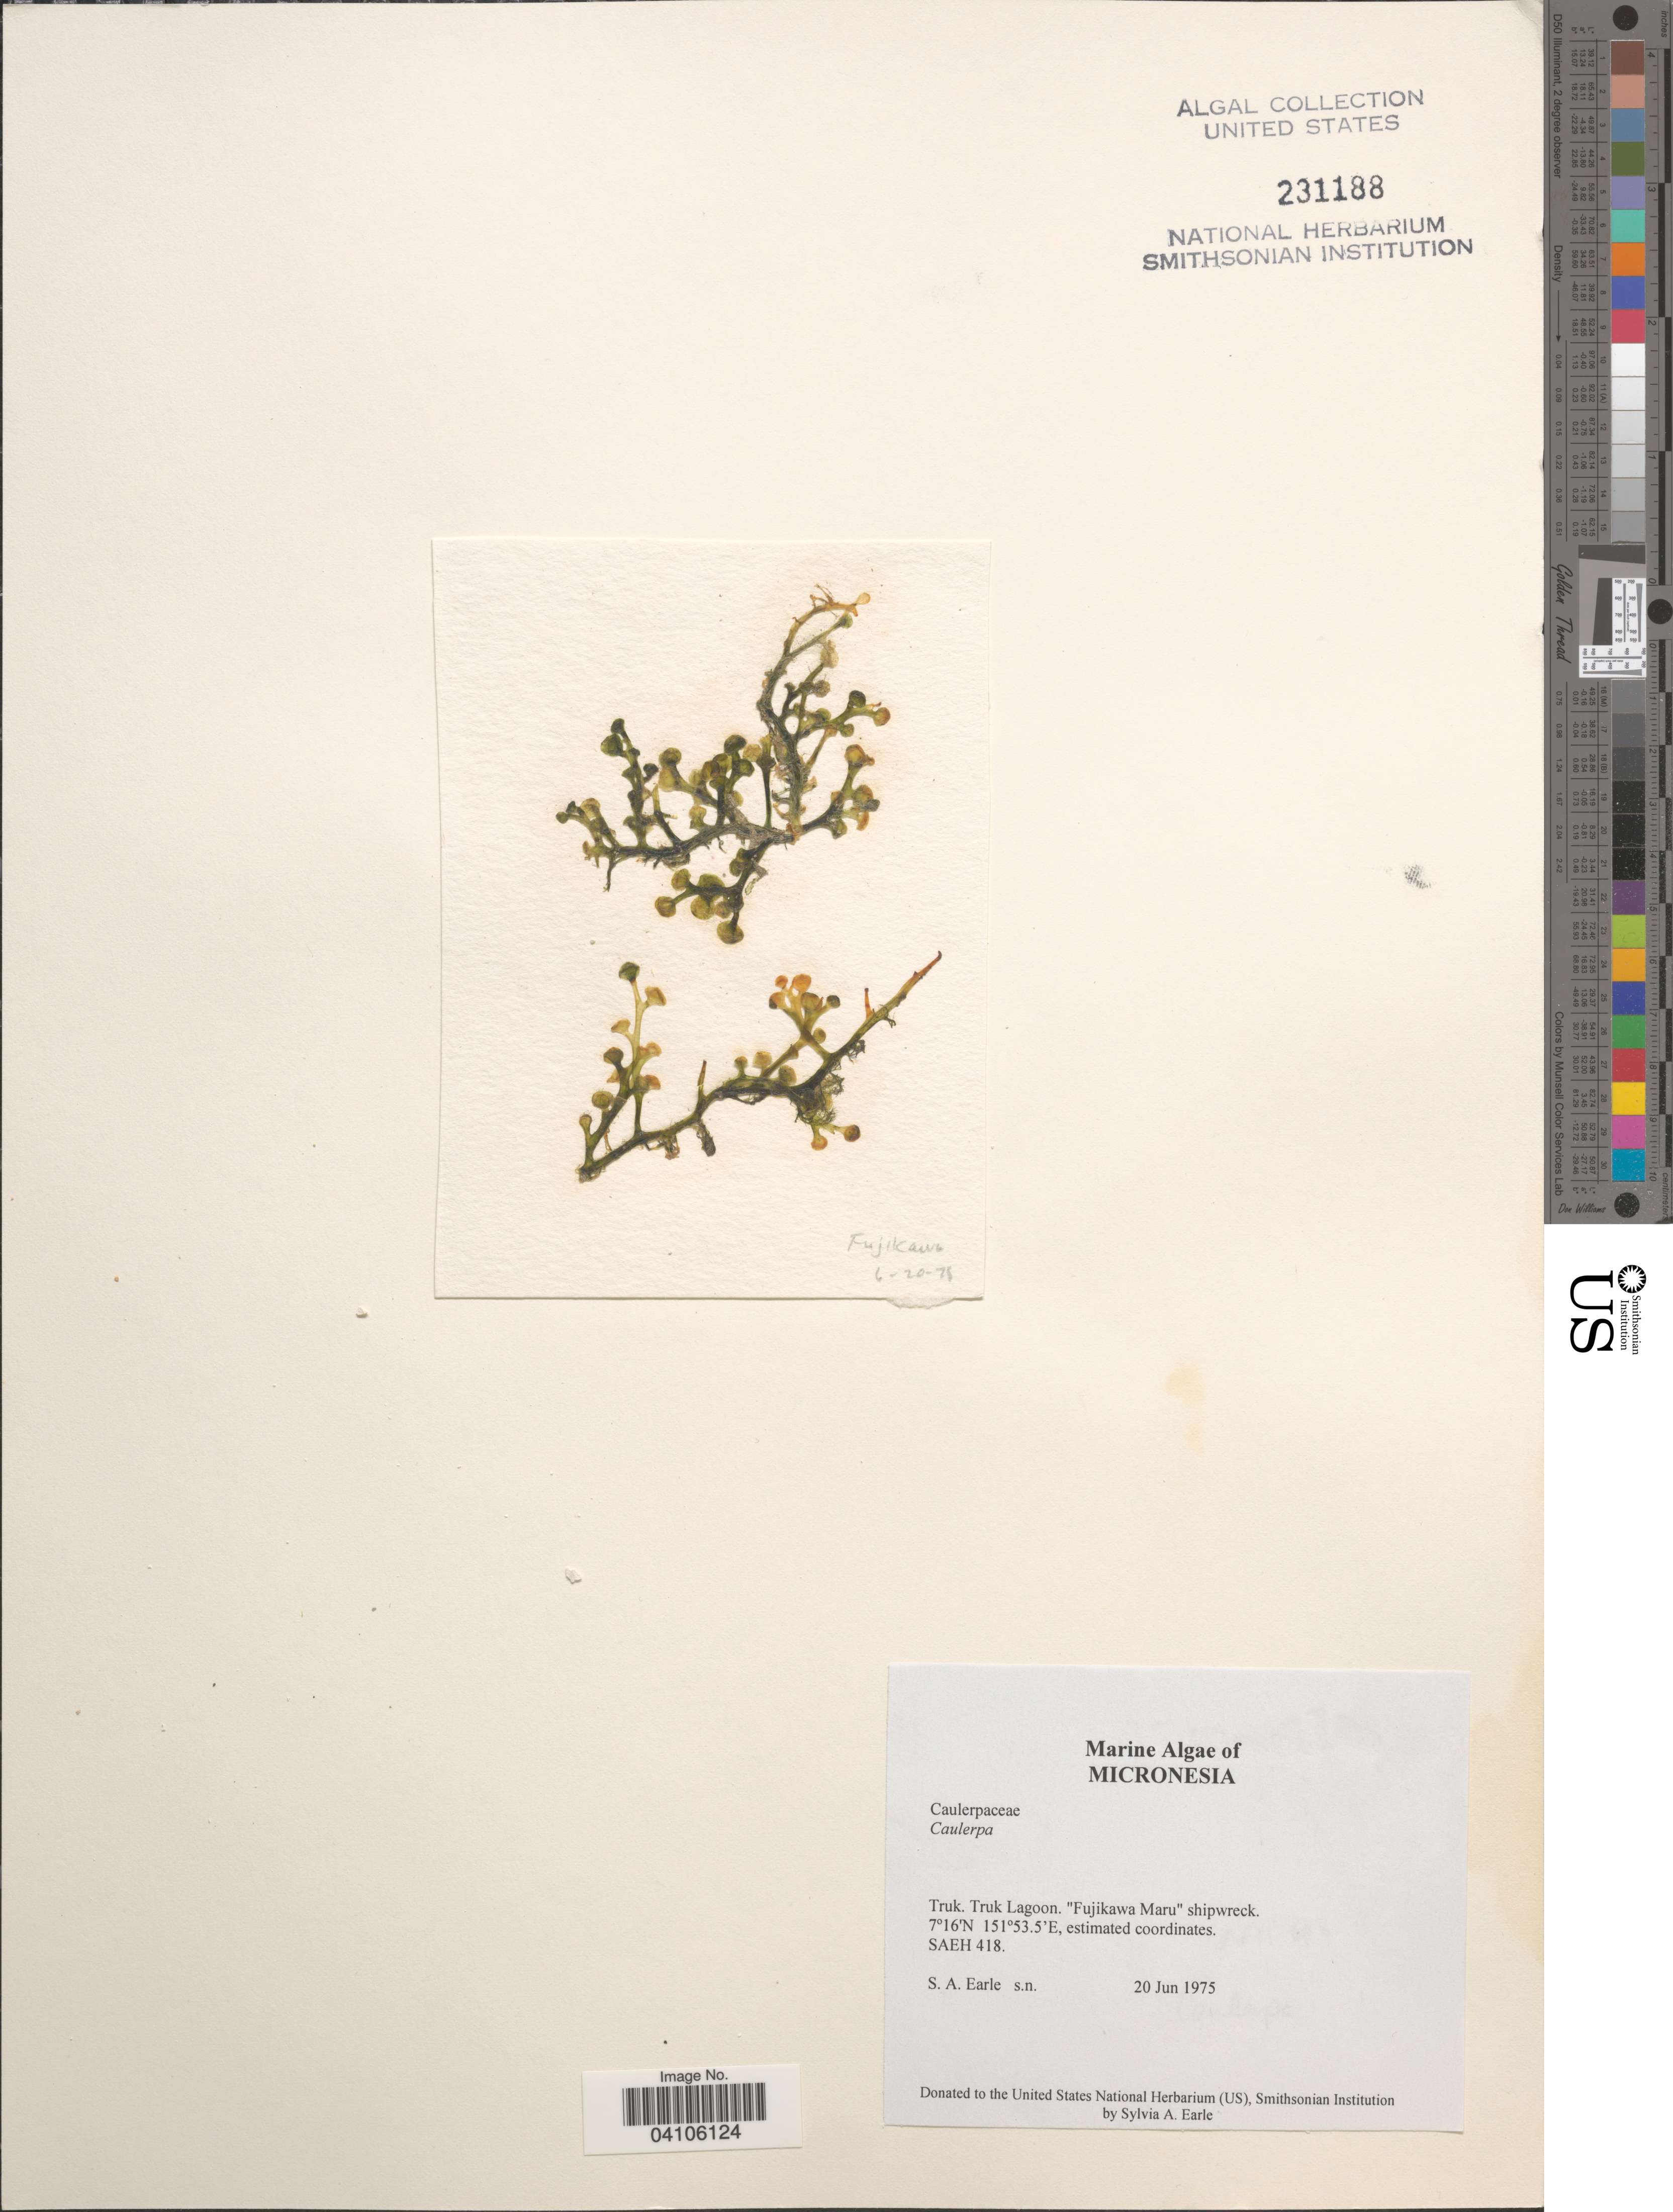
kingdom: Plantae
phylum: Chlorophyta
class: Ulvophyceae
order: Bryopsidales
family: Caulerpaceae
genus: Caulerpa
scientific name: Caulerpa sp.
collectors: S. A. Earle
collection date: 1975-06-20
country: Micronesia, Federated States of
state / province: Truk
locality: Truk Lagoon. "Fujikawa Maru" shipwreck. SAEH 418.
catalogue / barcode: US 231188